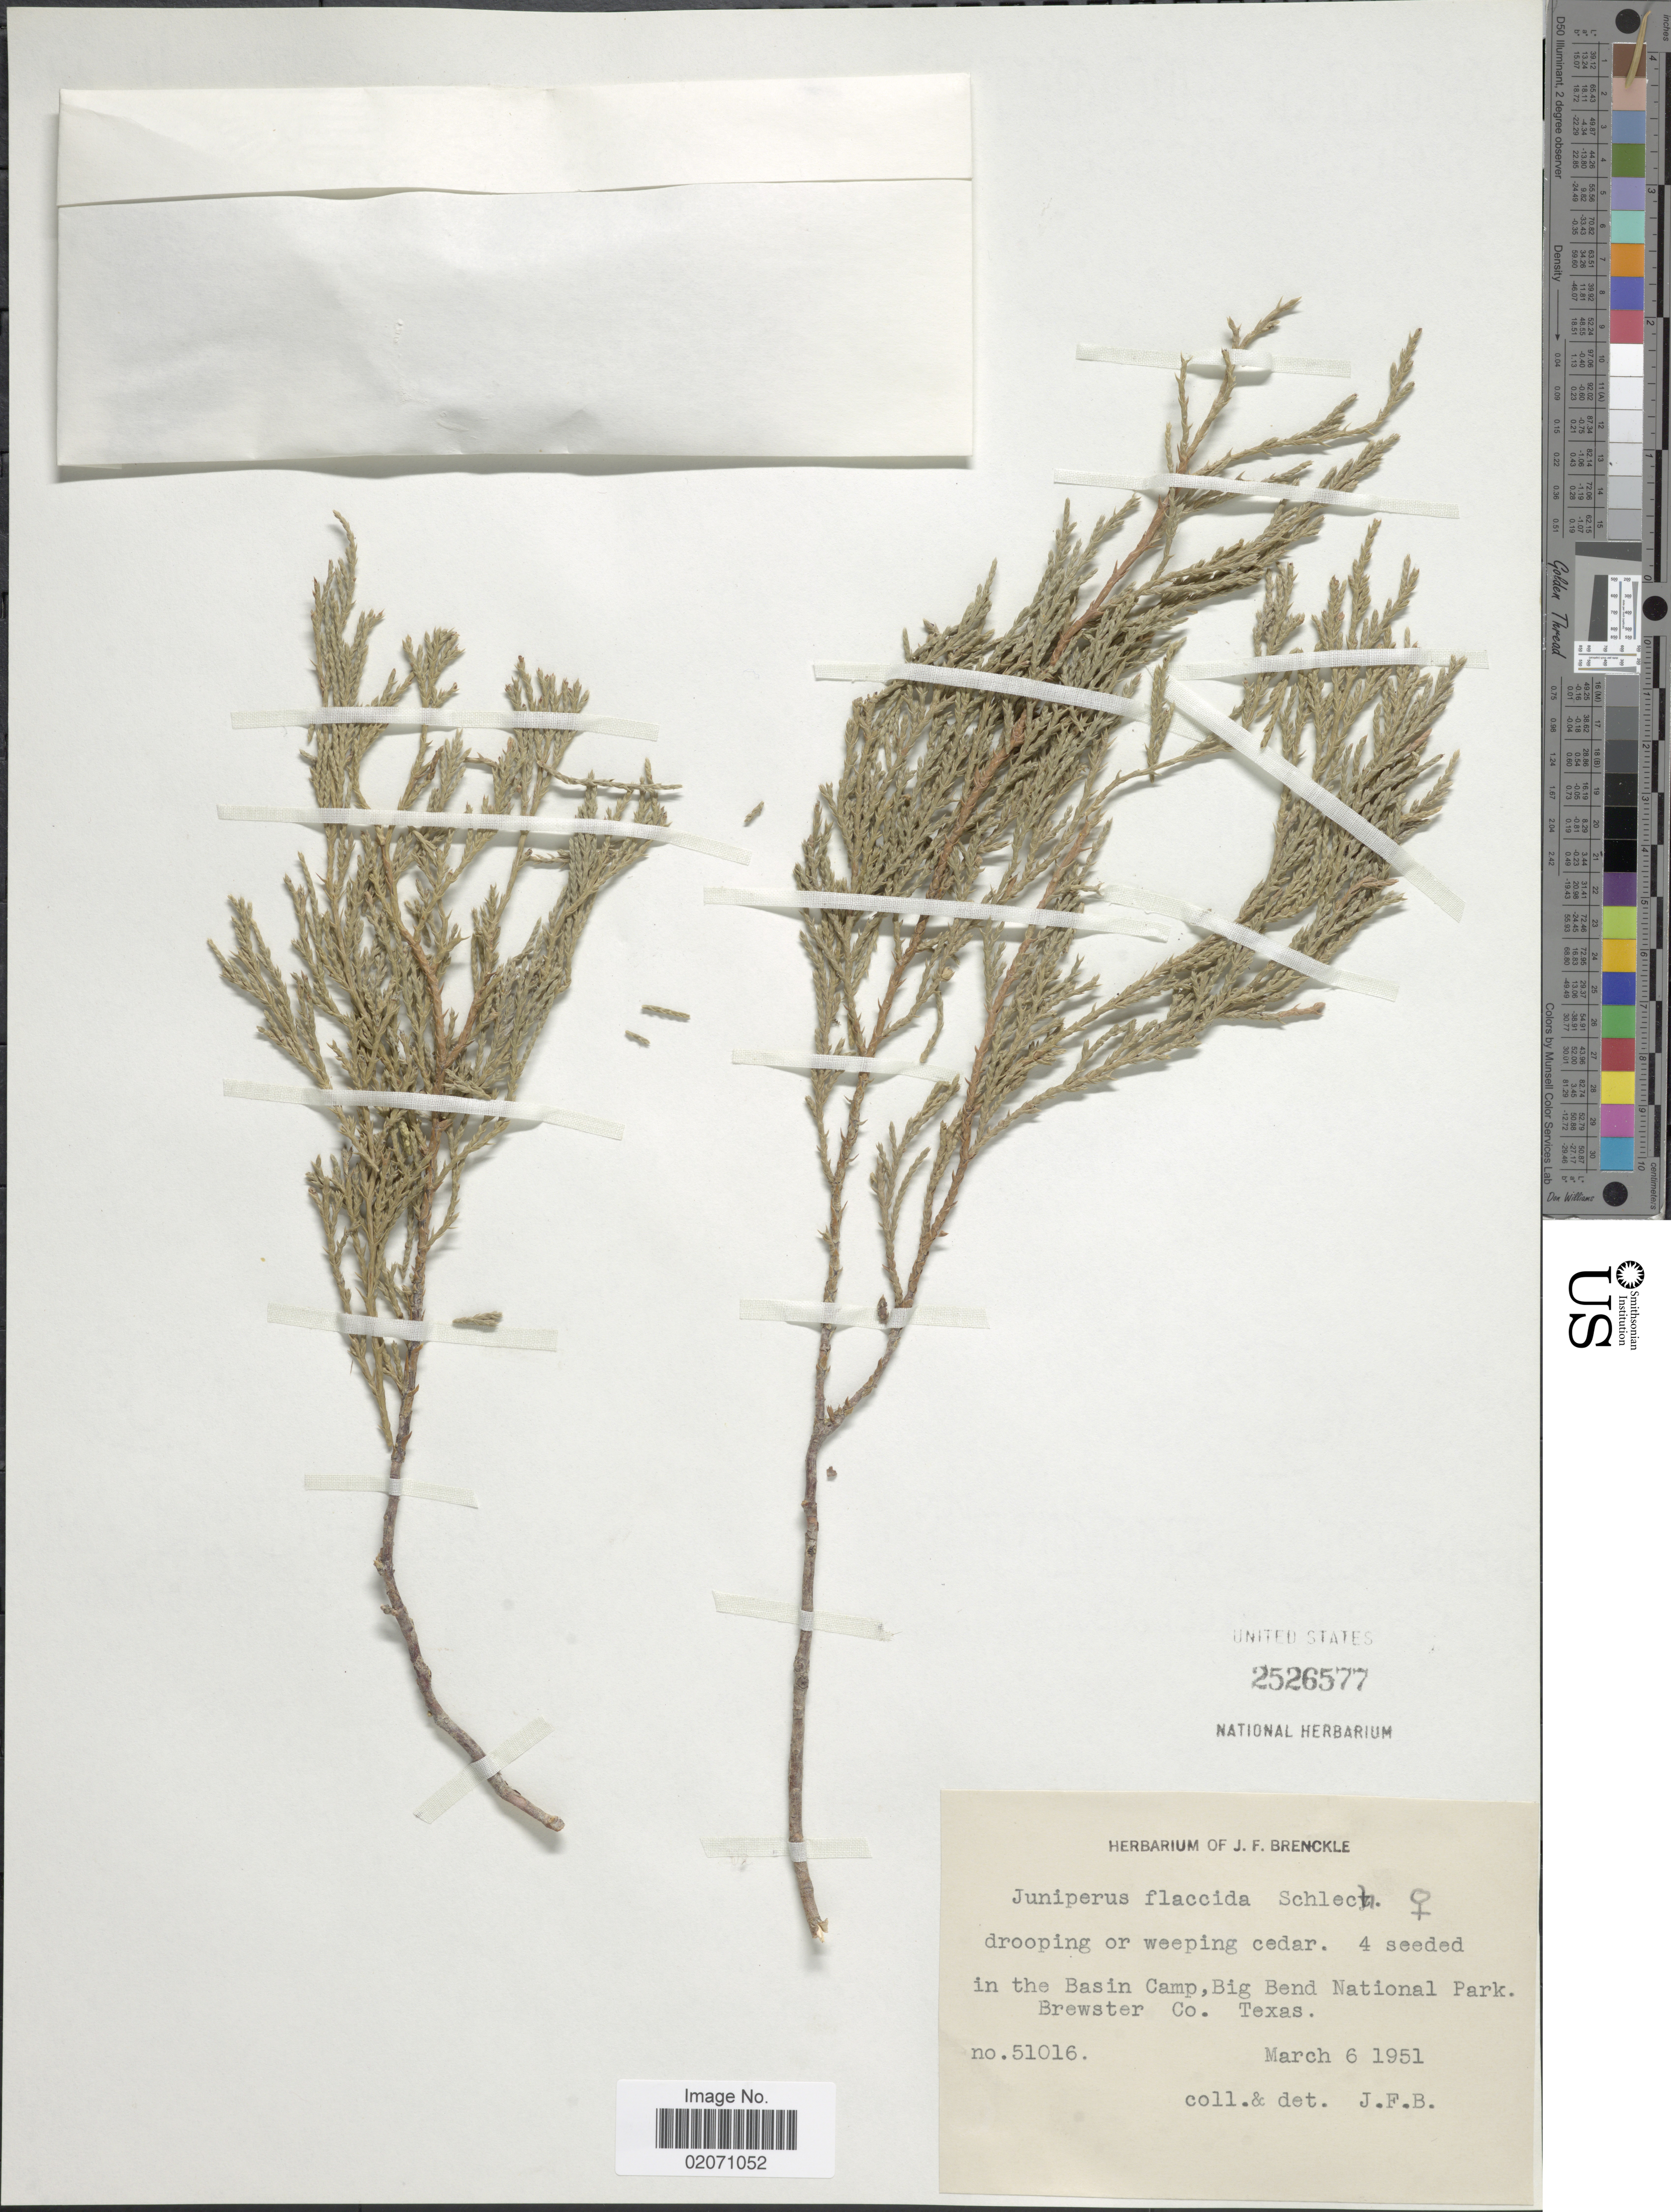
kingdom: Plantae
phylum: Tracheophyta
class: Pinopsida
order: Pinales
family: Cupressaceae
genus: Juniperus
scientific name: Juniperus flaccida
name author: Schltdl.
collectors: J. Brenckle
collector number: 51016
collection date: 1951-03-06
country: United States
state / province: Texas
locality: In the Basin Camp, Big Bend National Park Brewster Co.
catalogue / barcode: US 2526577